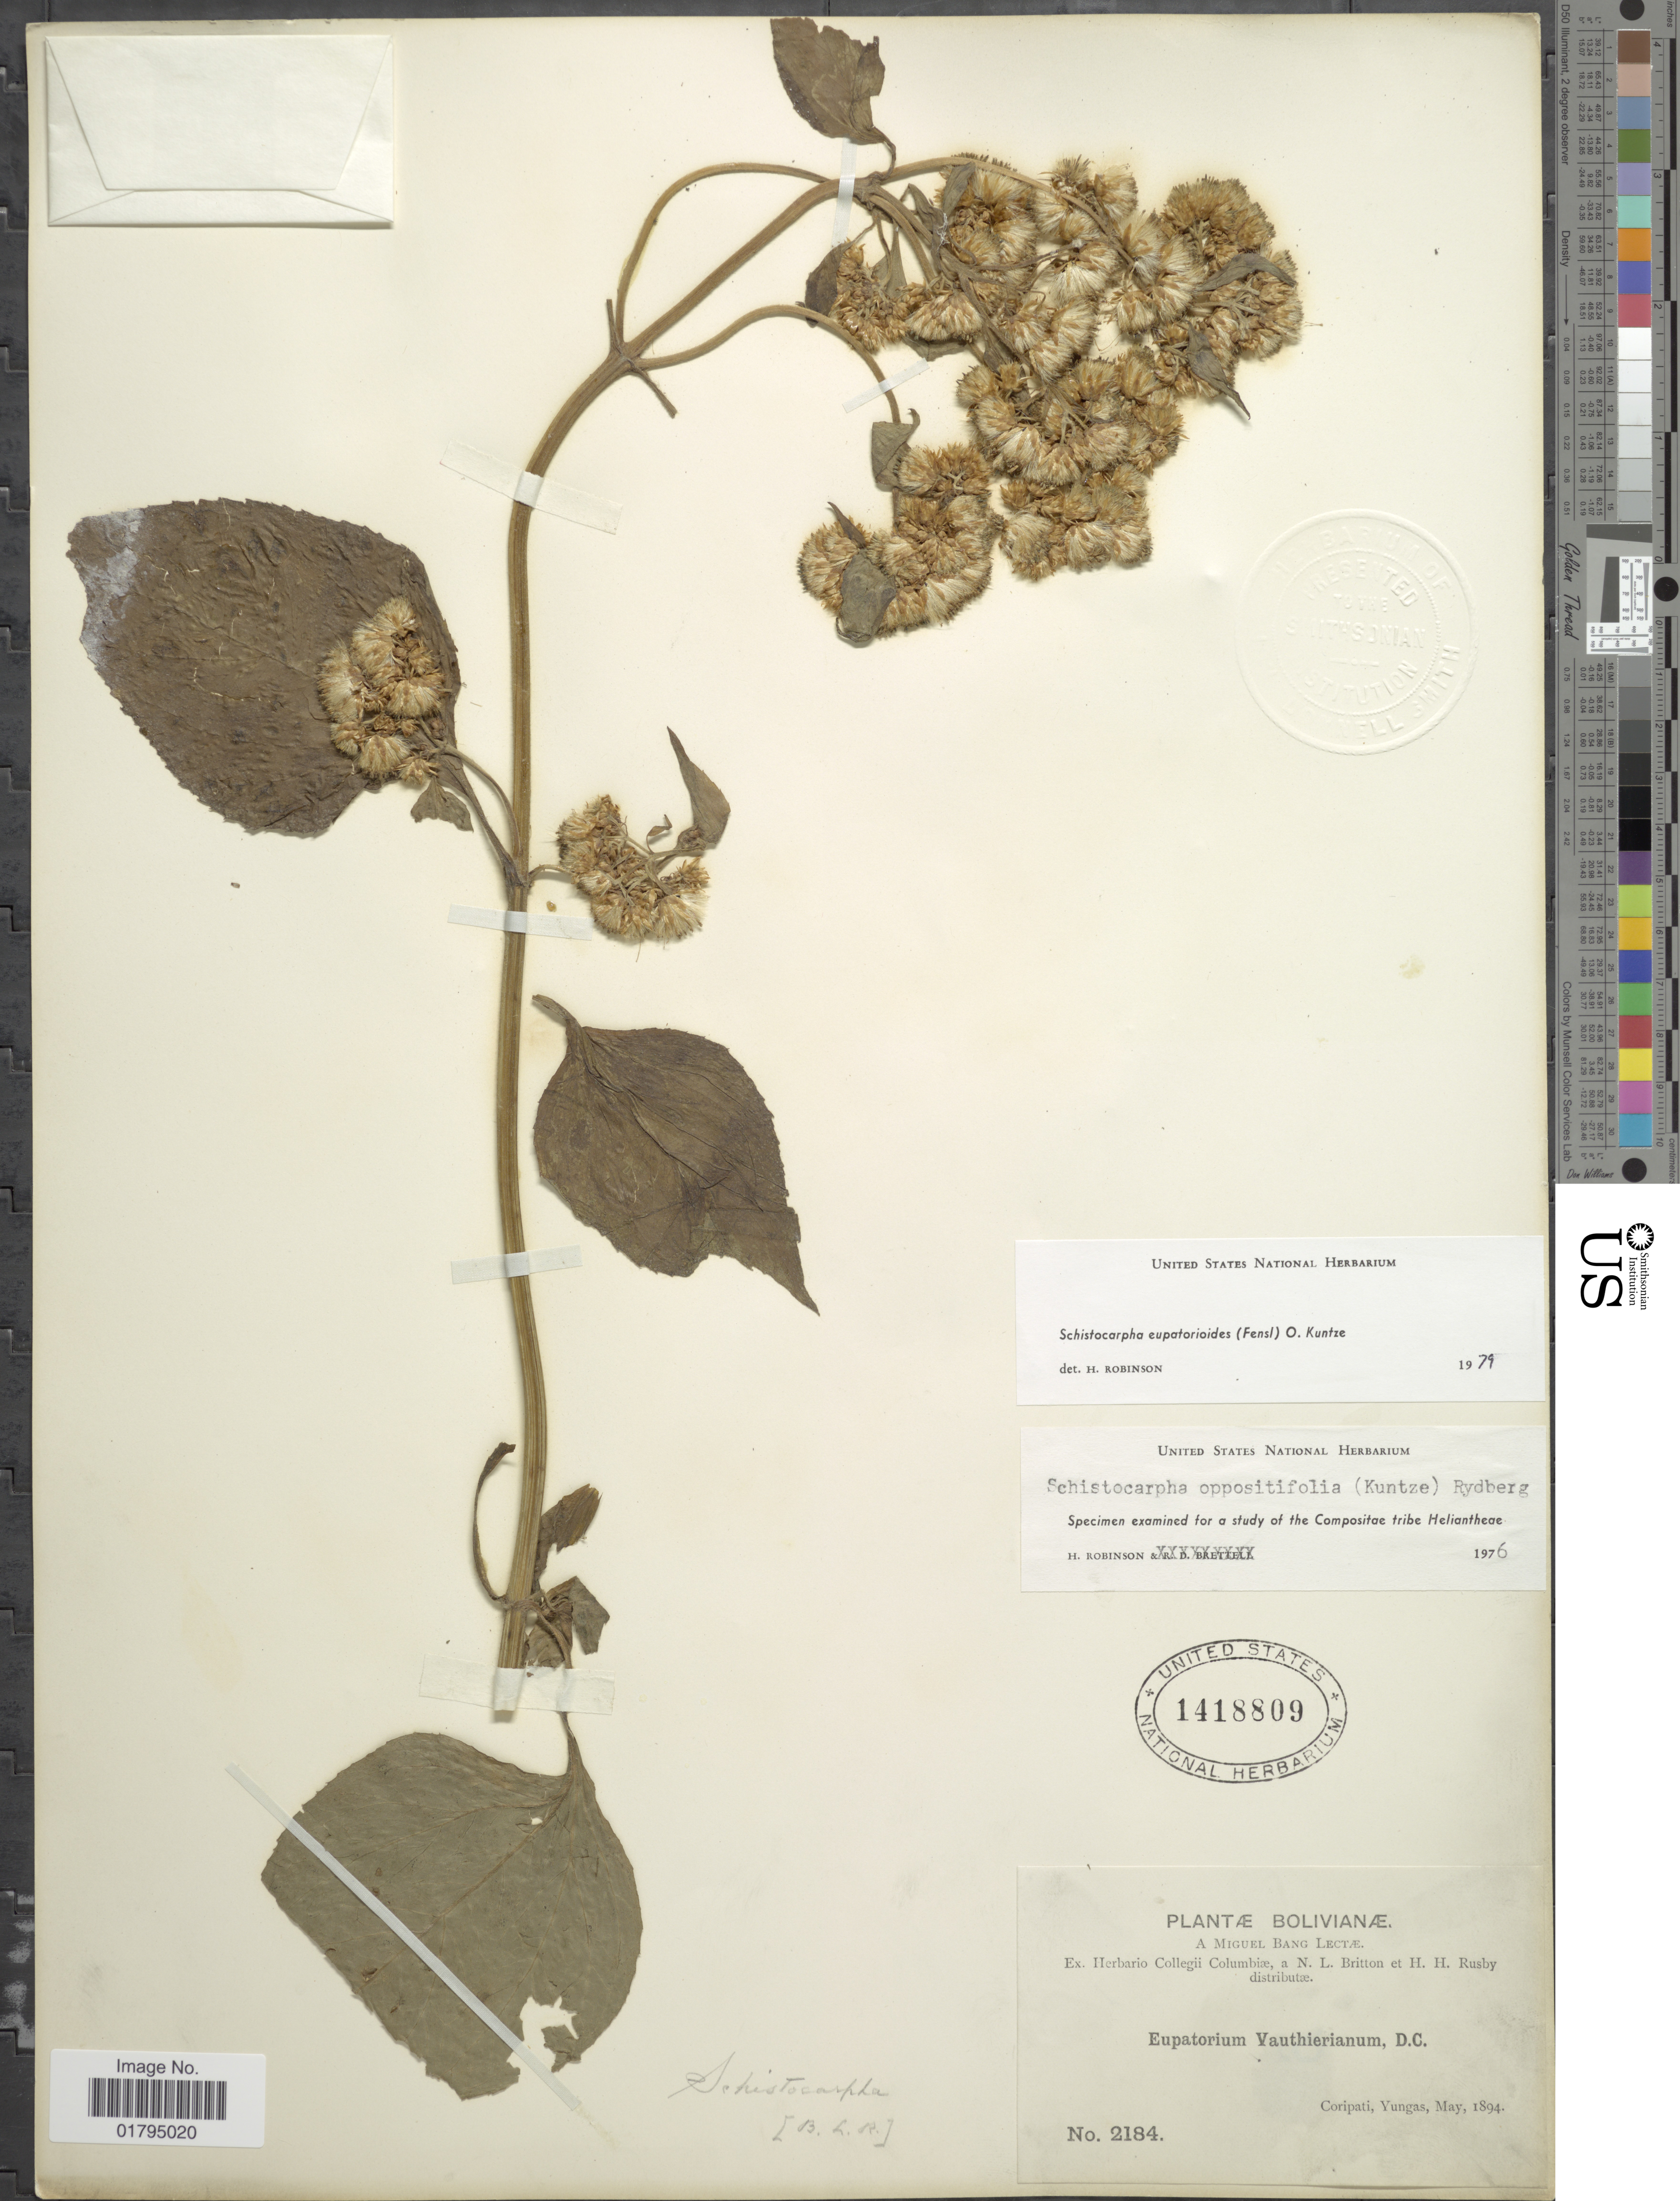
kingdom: Plantae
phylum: Tracheophyta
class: Magnoliopsida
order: Asterales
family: Asteraceae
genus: Schistocarpha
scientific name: Schistocarpha eupatorioides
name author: (Fenzl) Kuntze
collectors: M. Bang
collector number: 2184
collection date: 1894-05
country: Bolivia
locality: Coripati, Yungas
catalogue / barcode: US 1418809